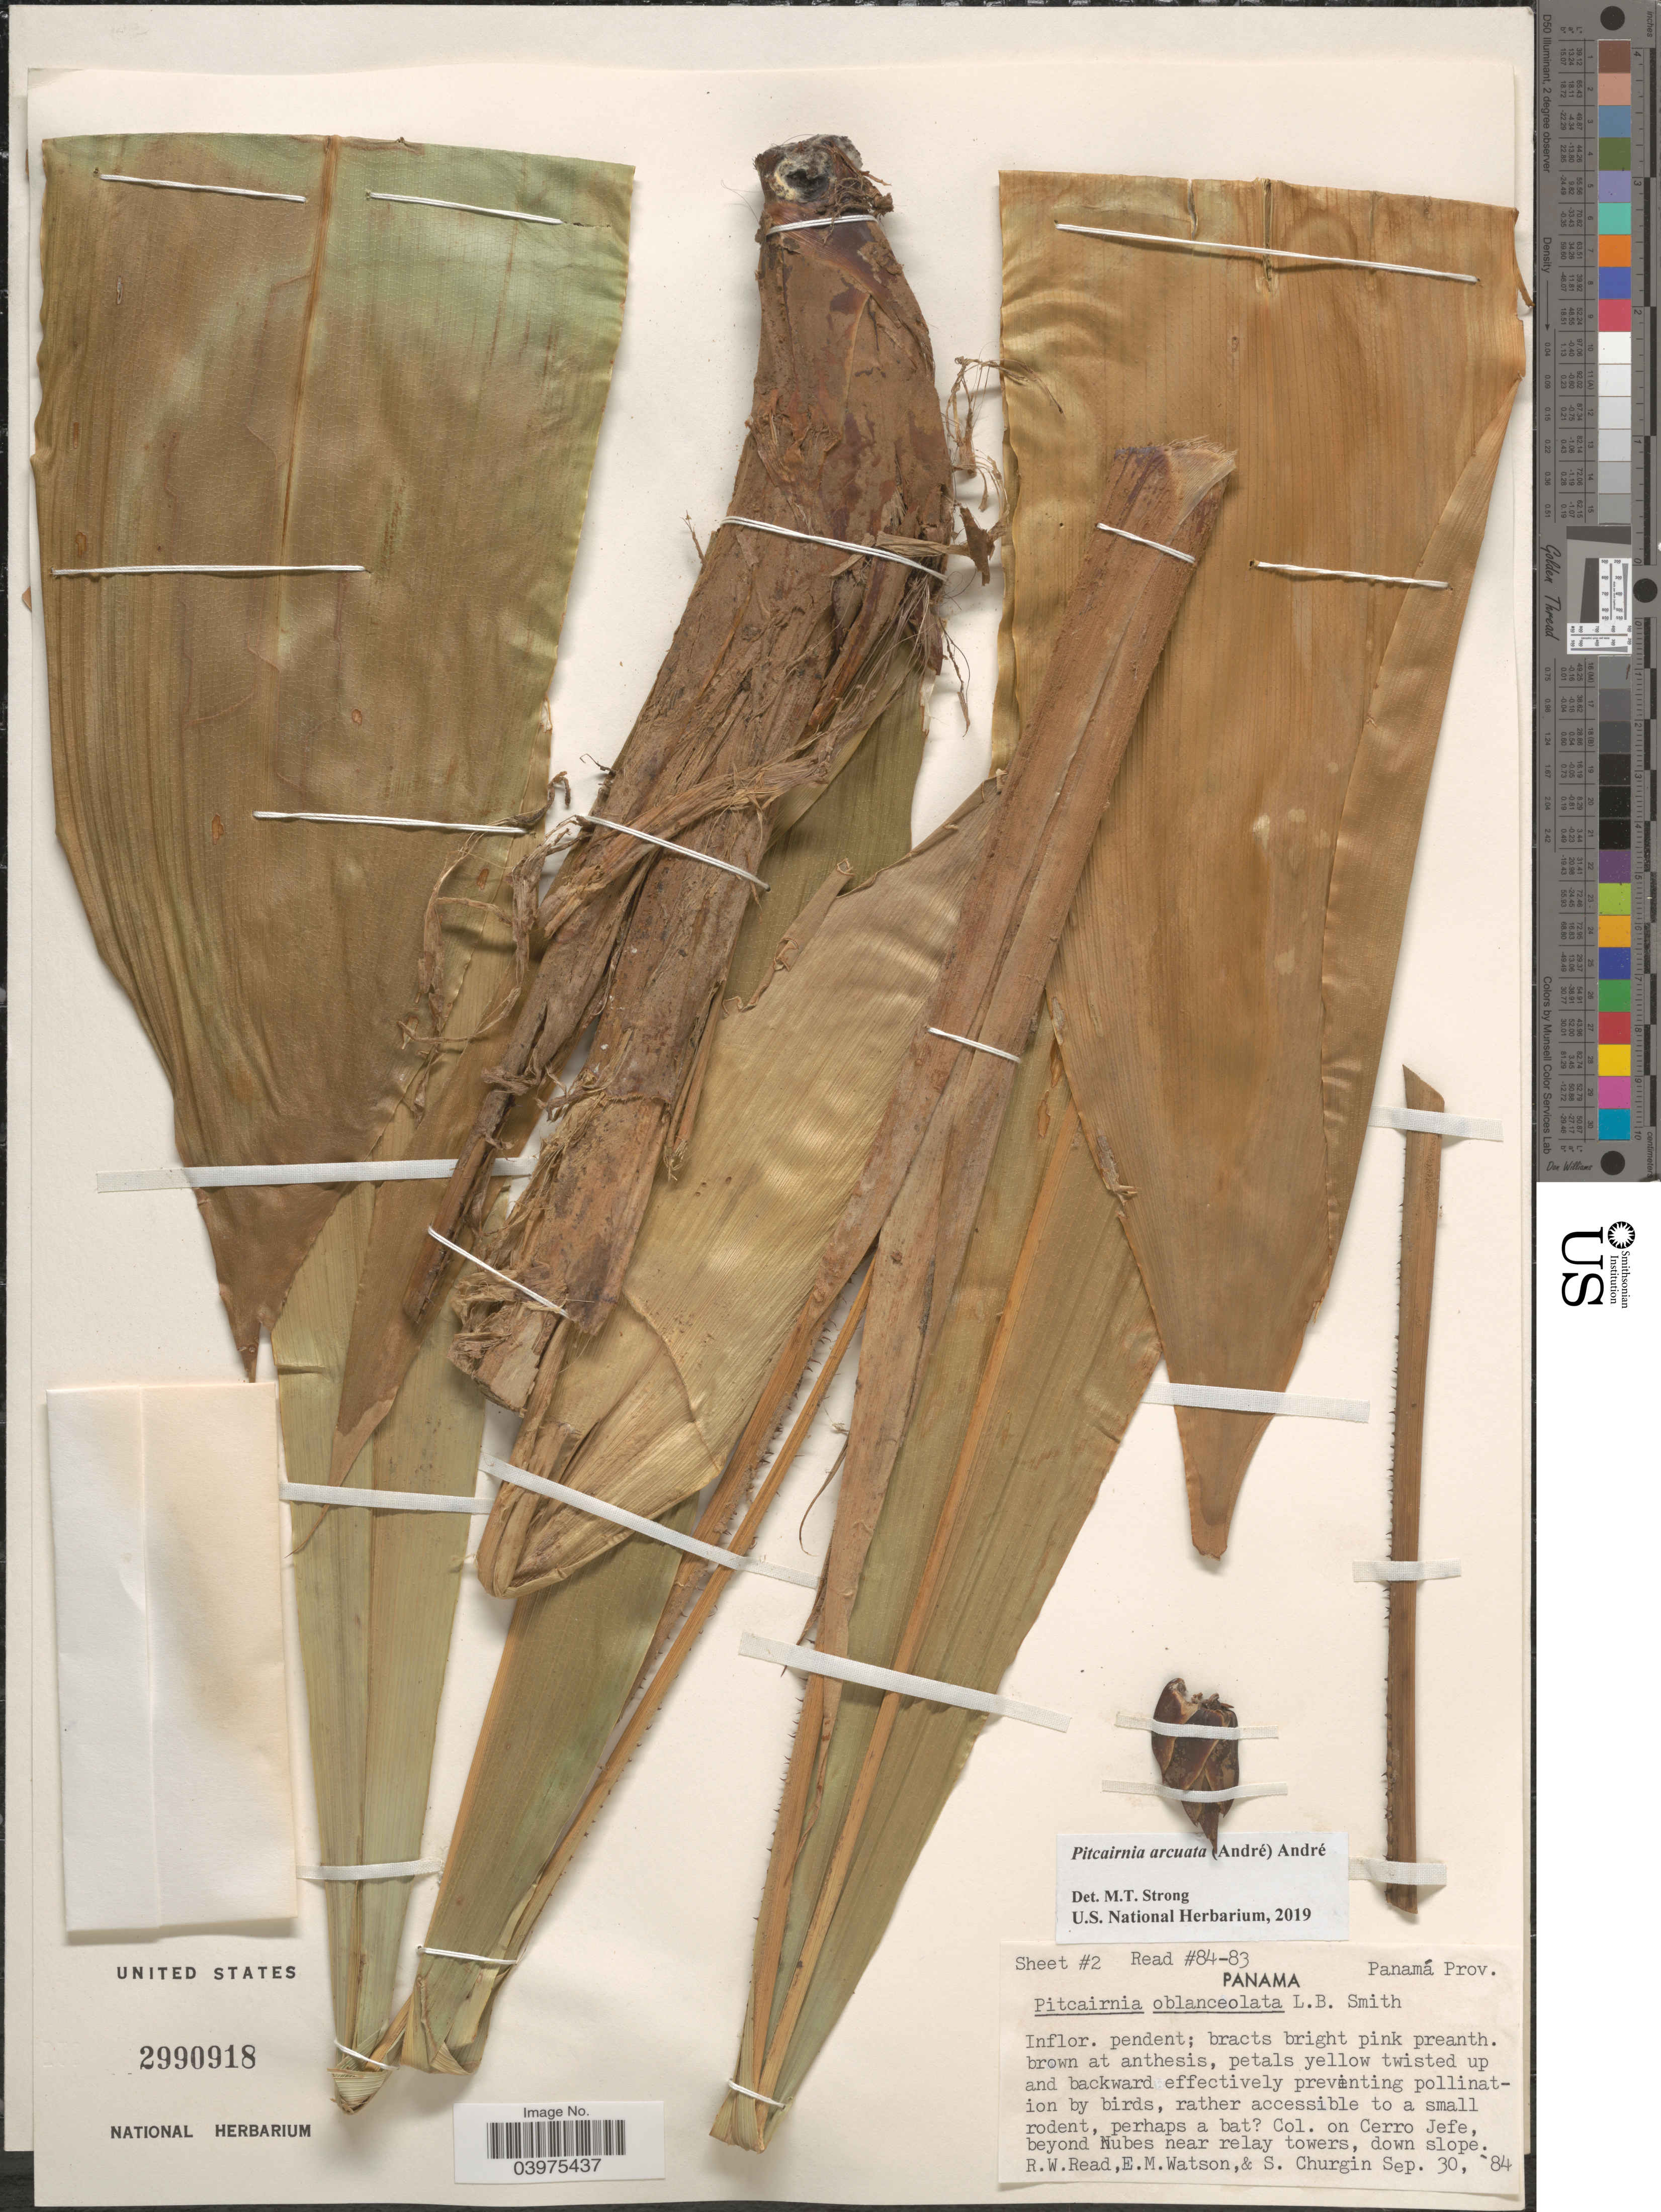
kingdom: Plantae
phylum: Tracheophyta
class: Liliopsida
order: Poales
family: Bromeliaceae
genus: Pitcairnia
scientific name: Pitcairnia arcuata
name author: (André) André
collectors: R. W. Read, E. M. Watson & S. Churgin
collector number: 84-83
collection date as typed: Transcribed d/m/y: 30/9/84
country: Panama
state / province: Panamá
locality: On Cerro Jefe, beyond Nubes near relay towers, down slope.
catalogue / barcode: US 2990918